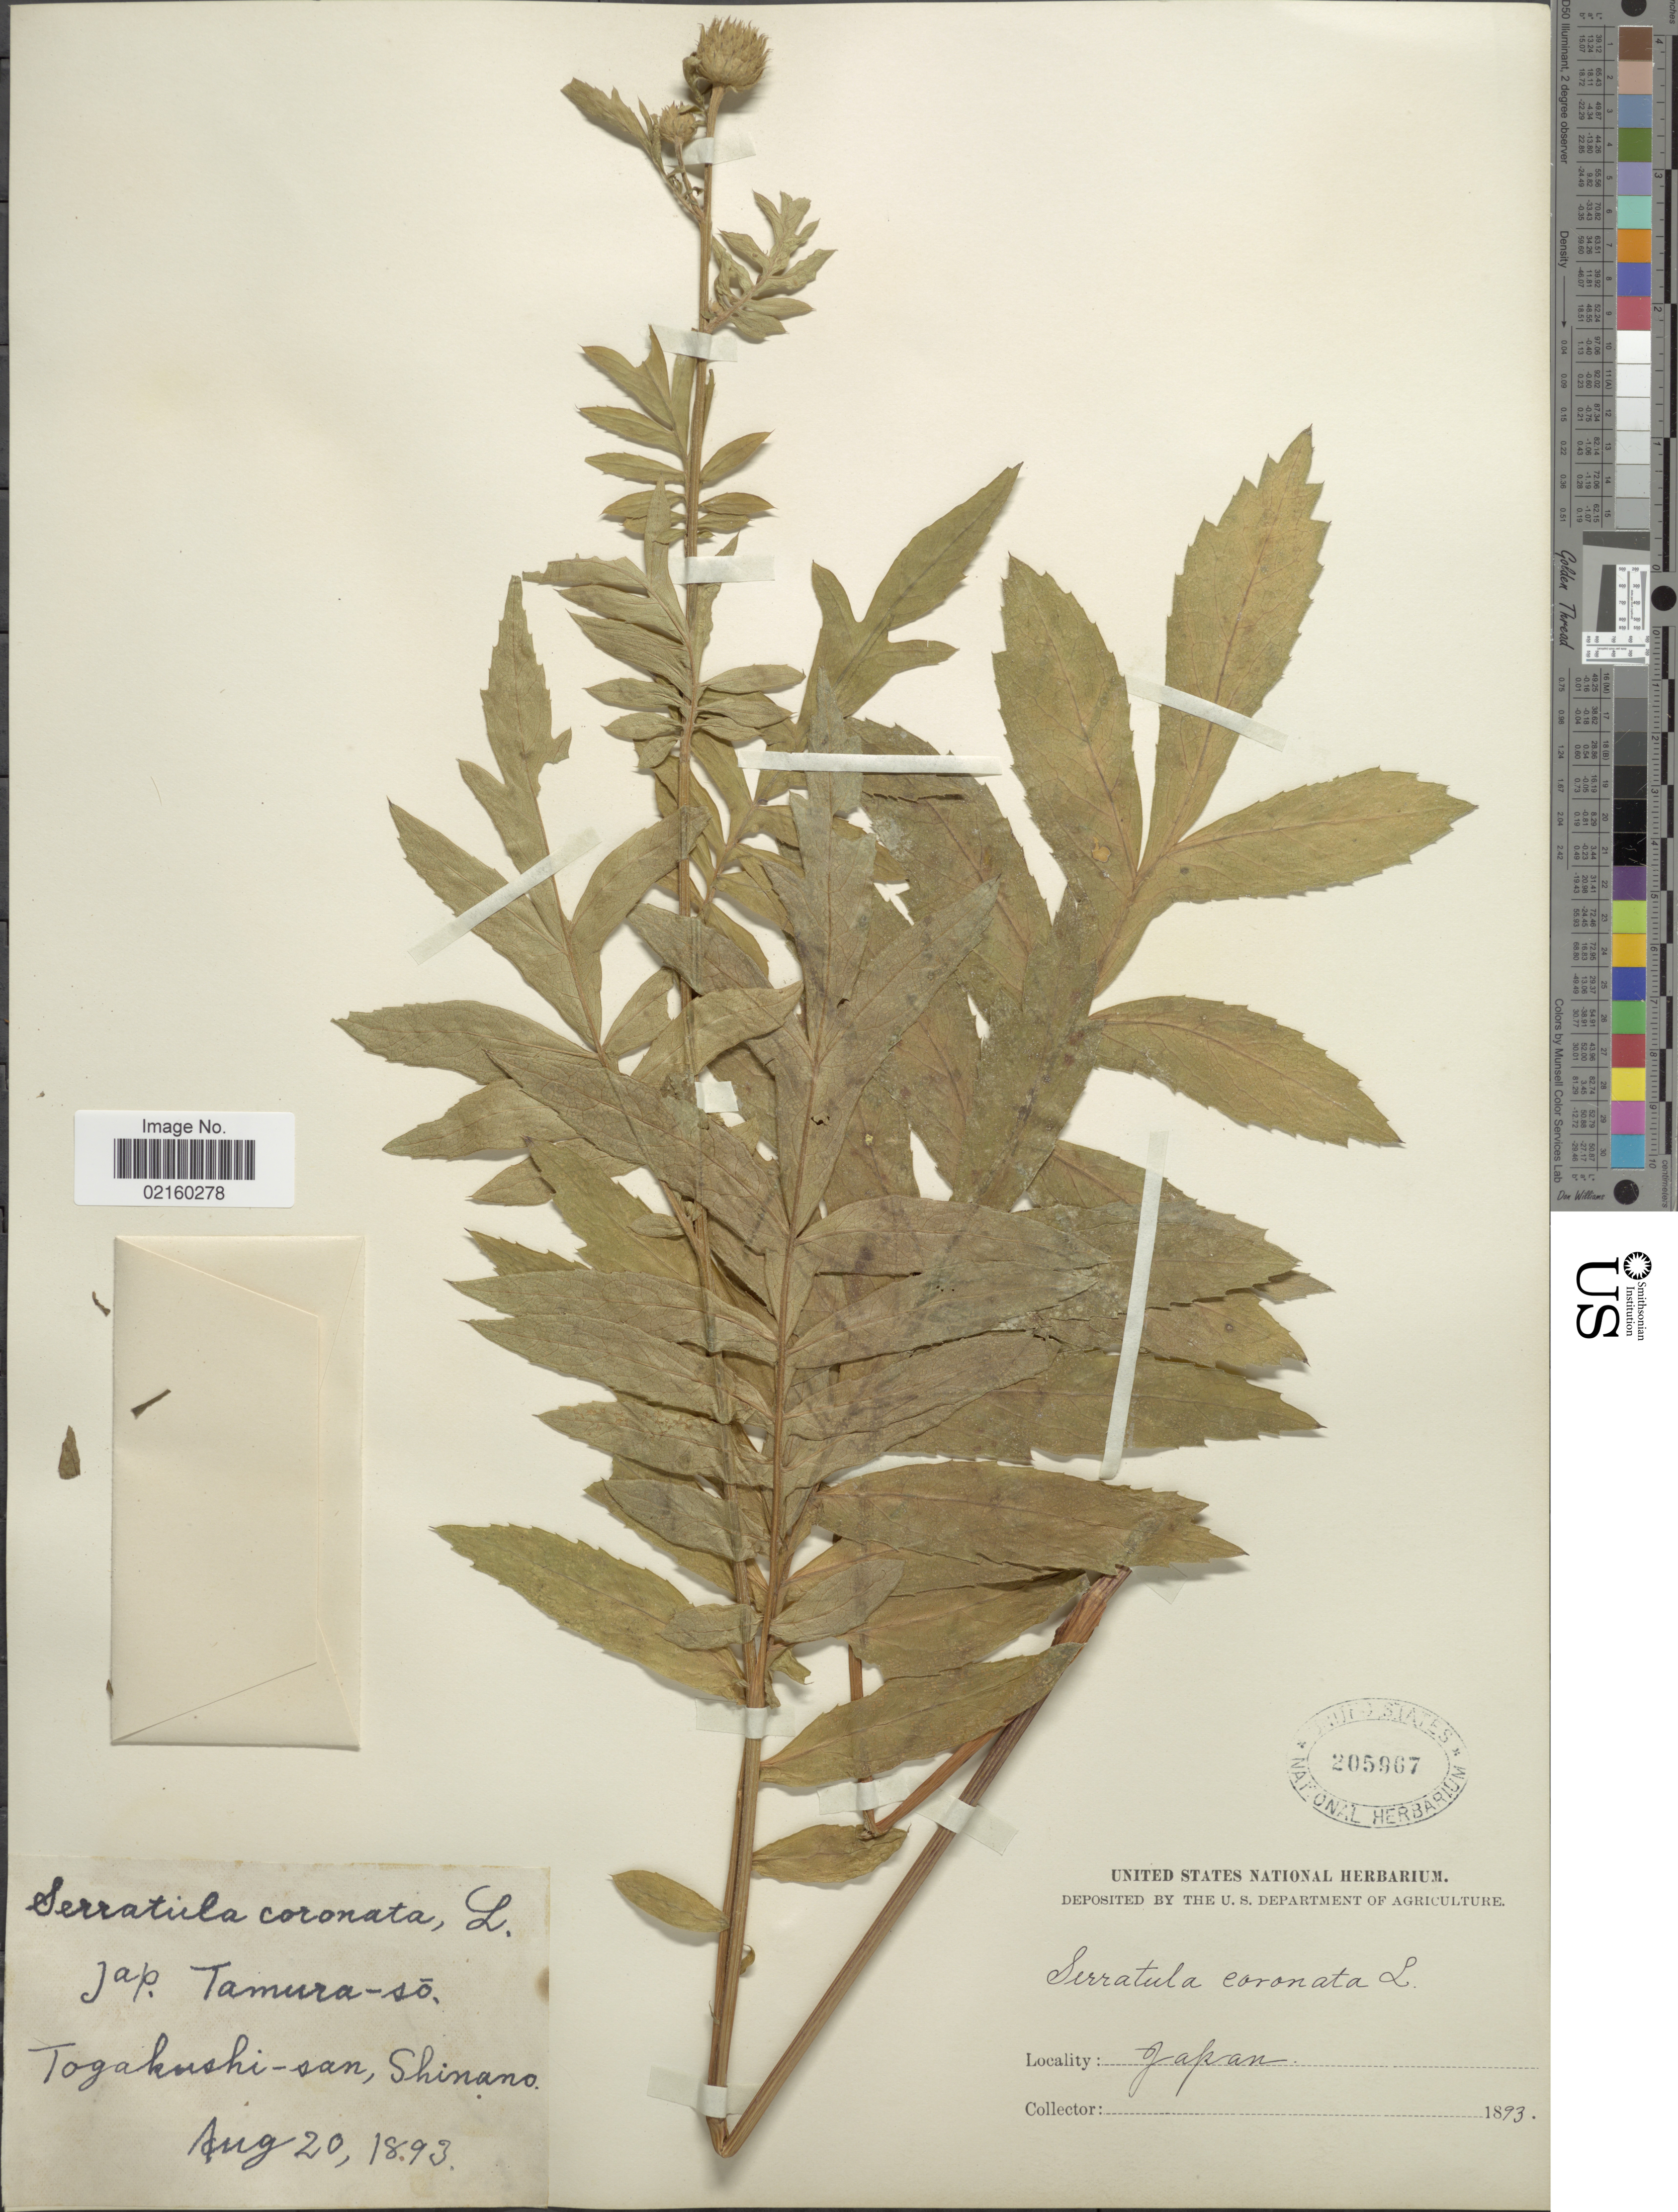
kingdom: Plantae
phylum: Tracheophyta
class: Magnoliopsida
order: Asterales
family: Asteraceae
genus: Serratula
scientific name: Serratula coronata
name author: L.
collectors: U.S. National Herbarium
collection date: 1893-08-20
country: Japan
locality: Togakushi-san, Shinano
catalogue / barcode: US 205967